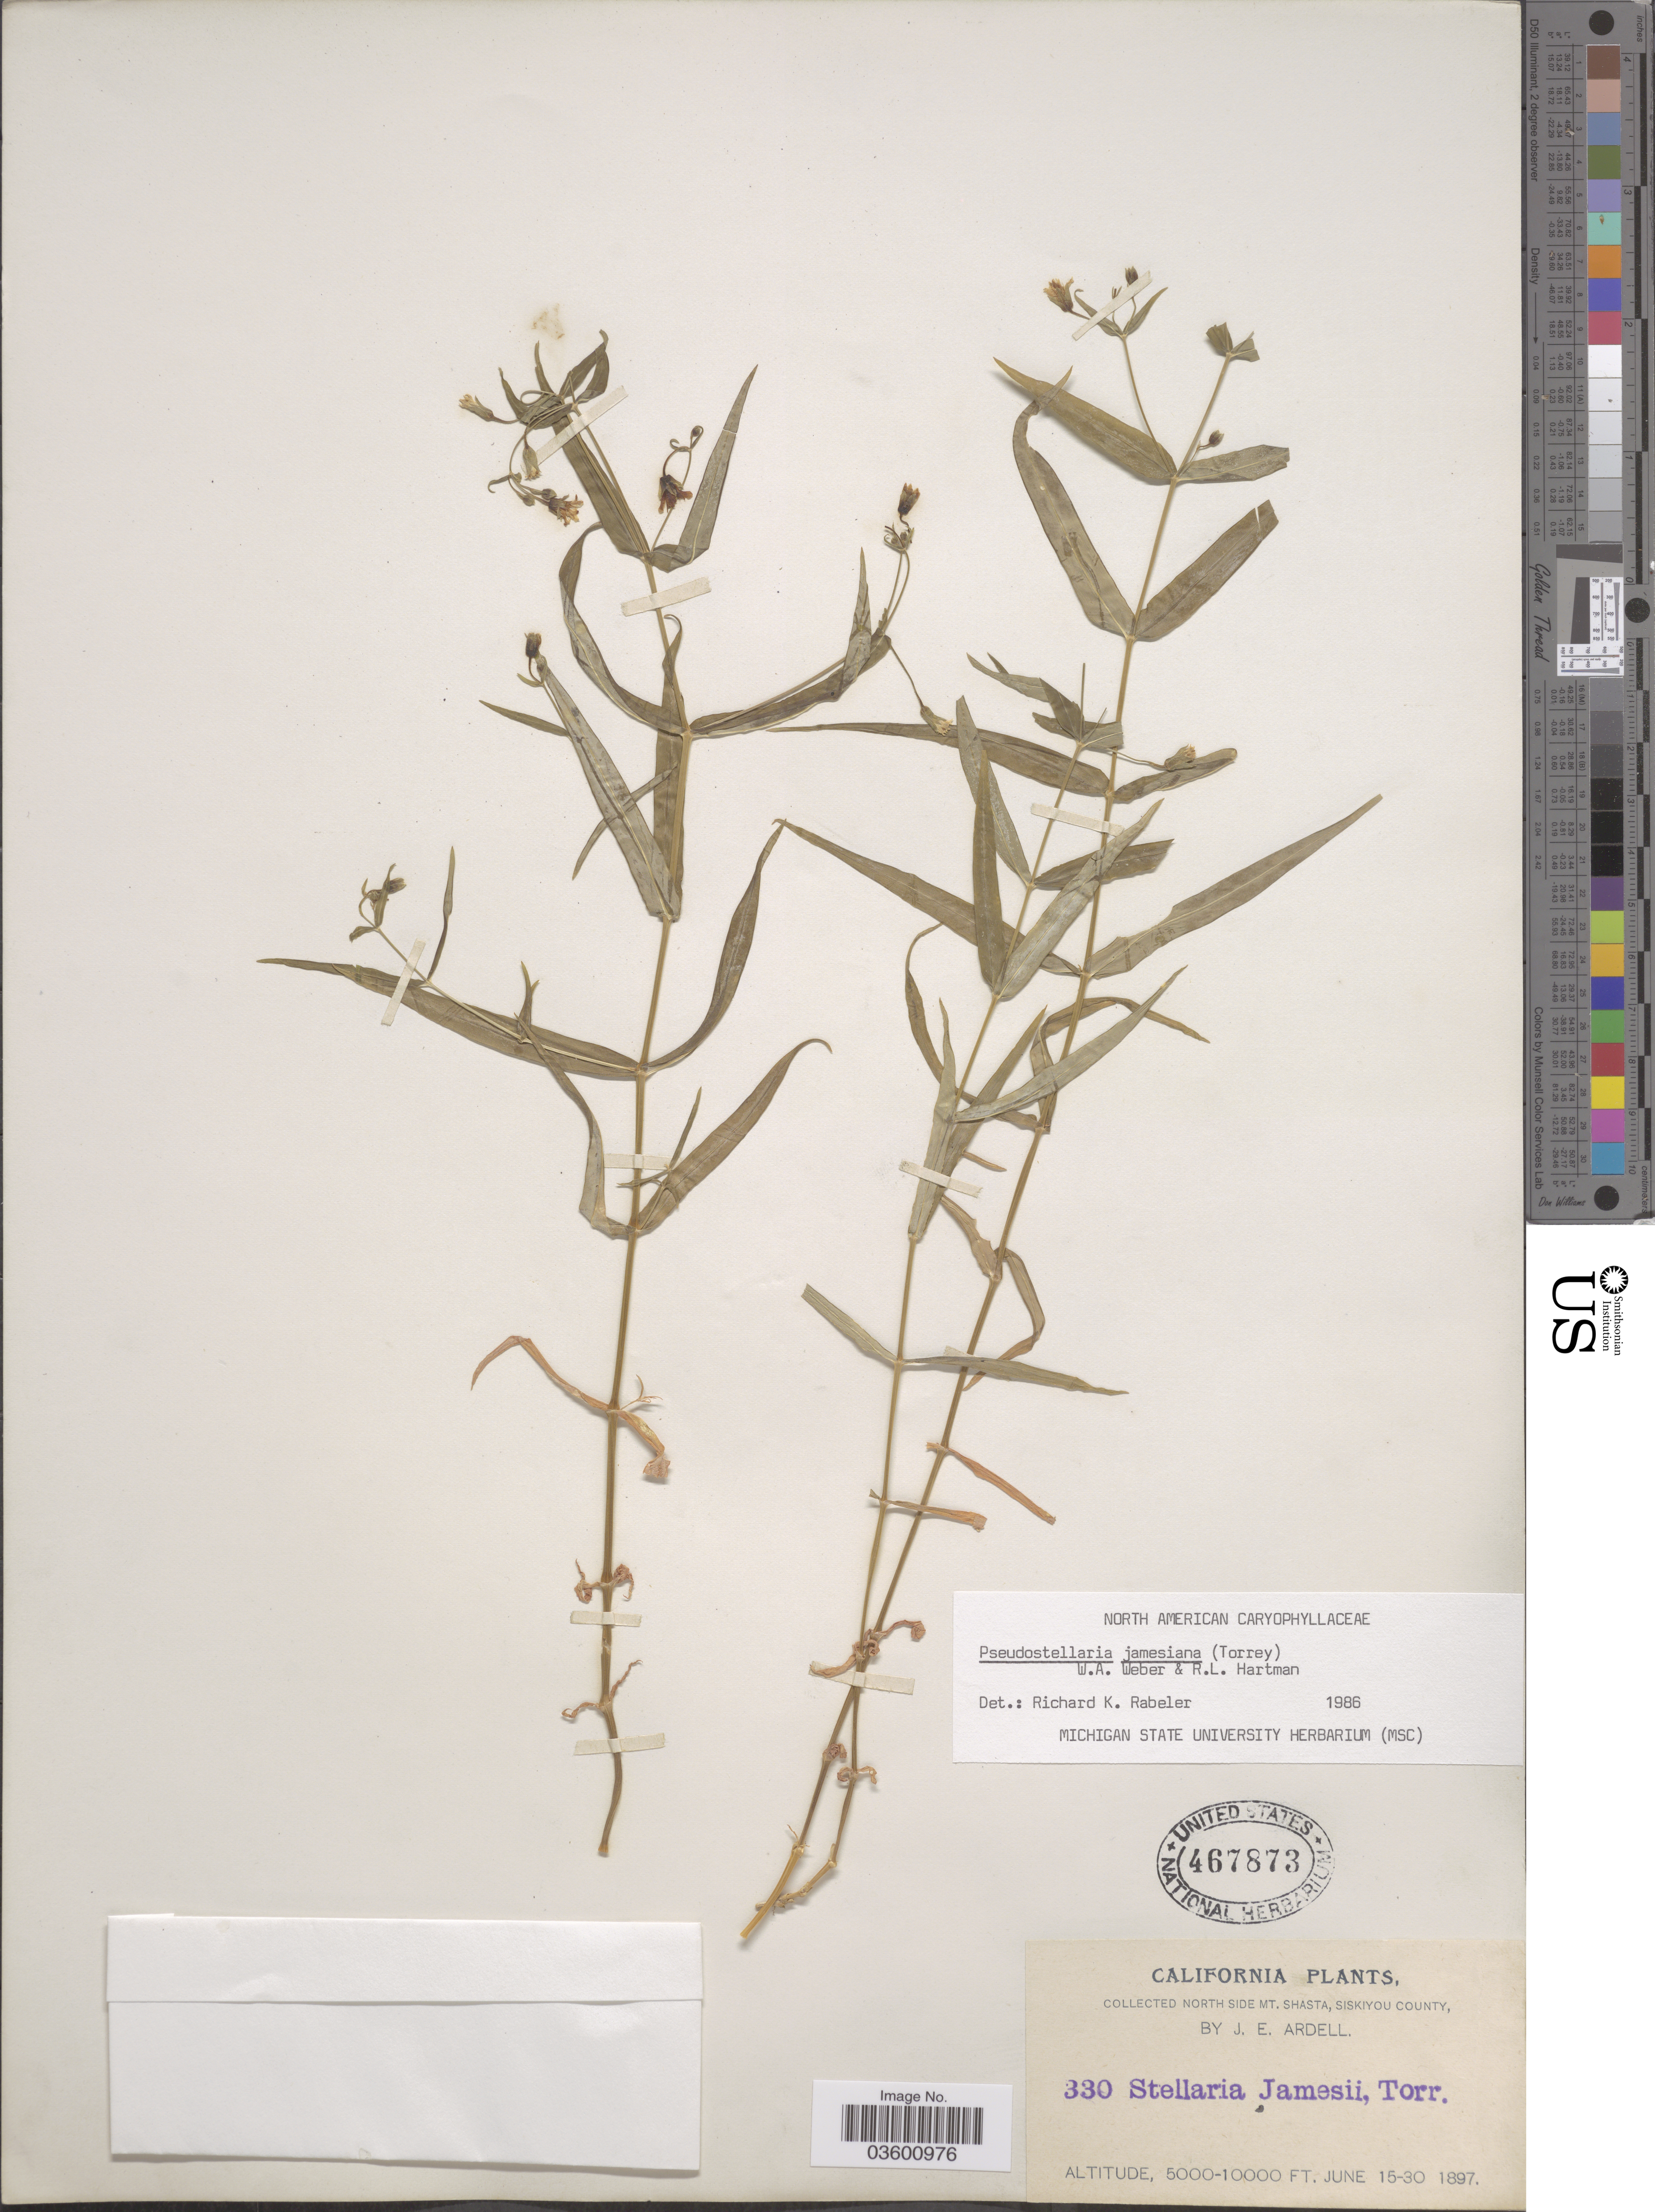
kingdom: Plantae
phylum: Tracheophyta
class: Magnoliopsida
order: Caryophyllales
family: Caryophyllaceae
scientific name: Torreyostellaria jamesiana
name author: (Torr.) Gang Yao et al.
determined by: Strong, M. T., (US), Smithsonian Institution - National Museum of Natural History (UNITED STATES)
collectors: J. Ardell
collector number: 330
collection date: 1897-06-15/1897-06-30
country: United States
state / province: California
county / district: Siskiyou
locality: North side Mt. Shasta, Siskiyou County.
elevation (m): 1524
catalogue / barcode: US 467873